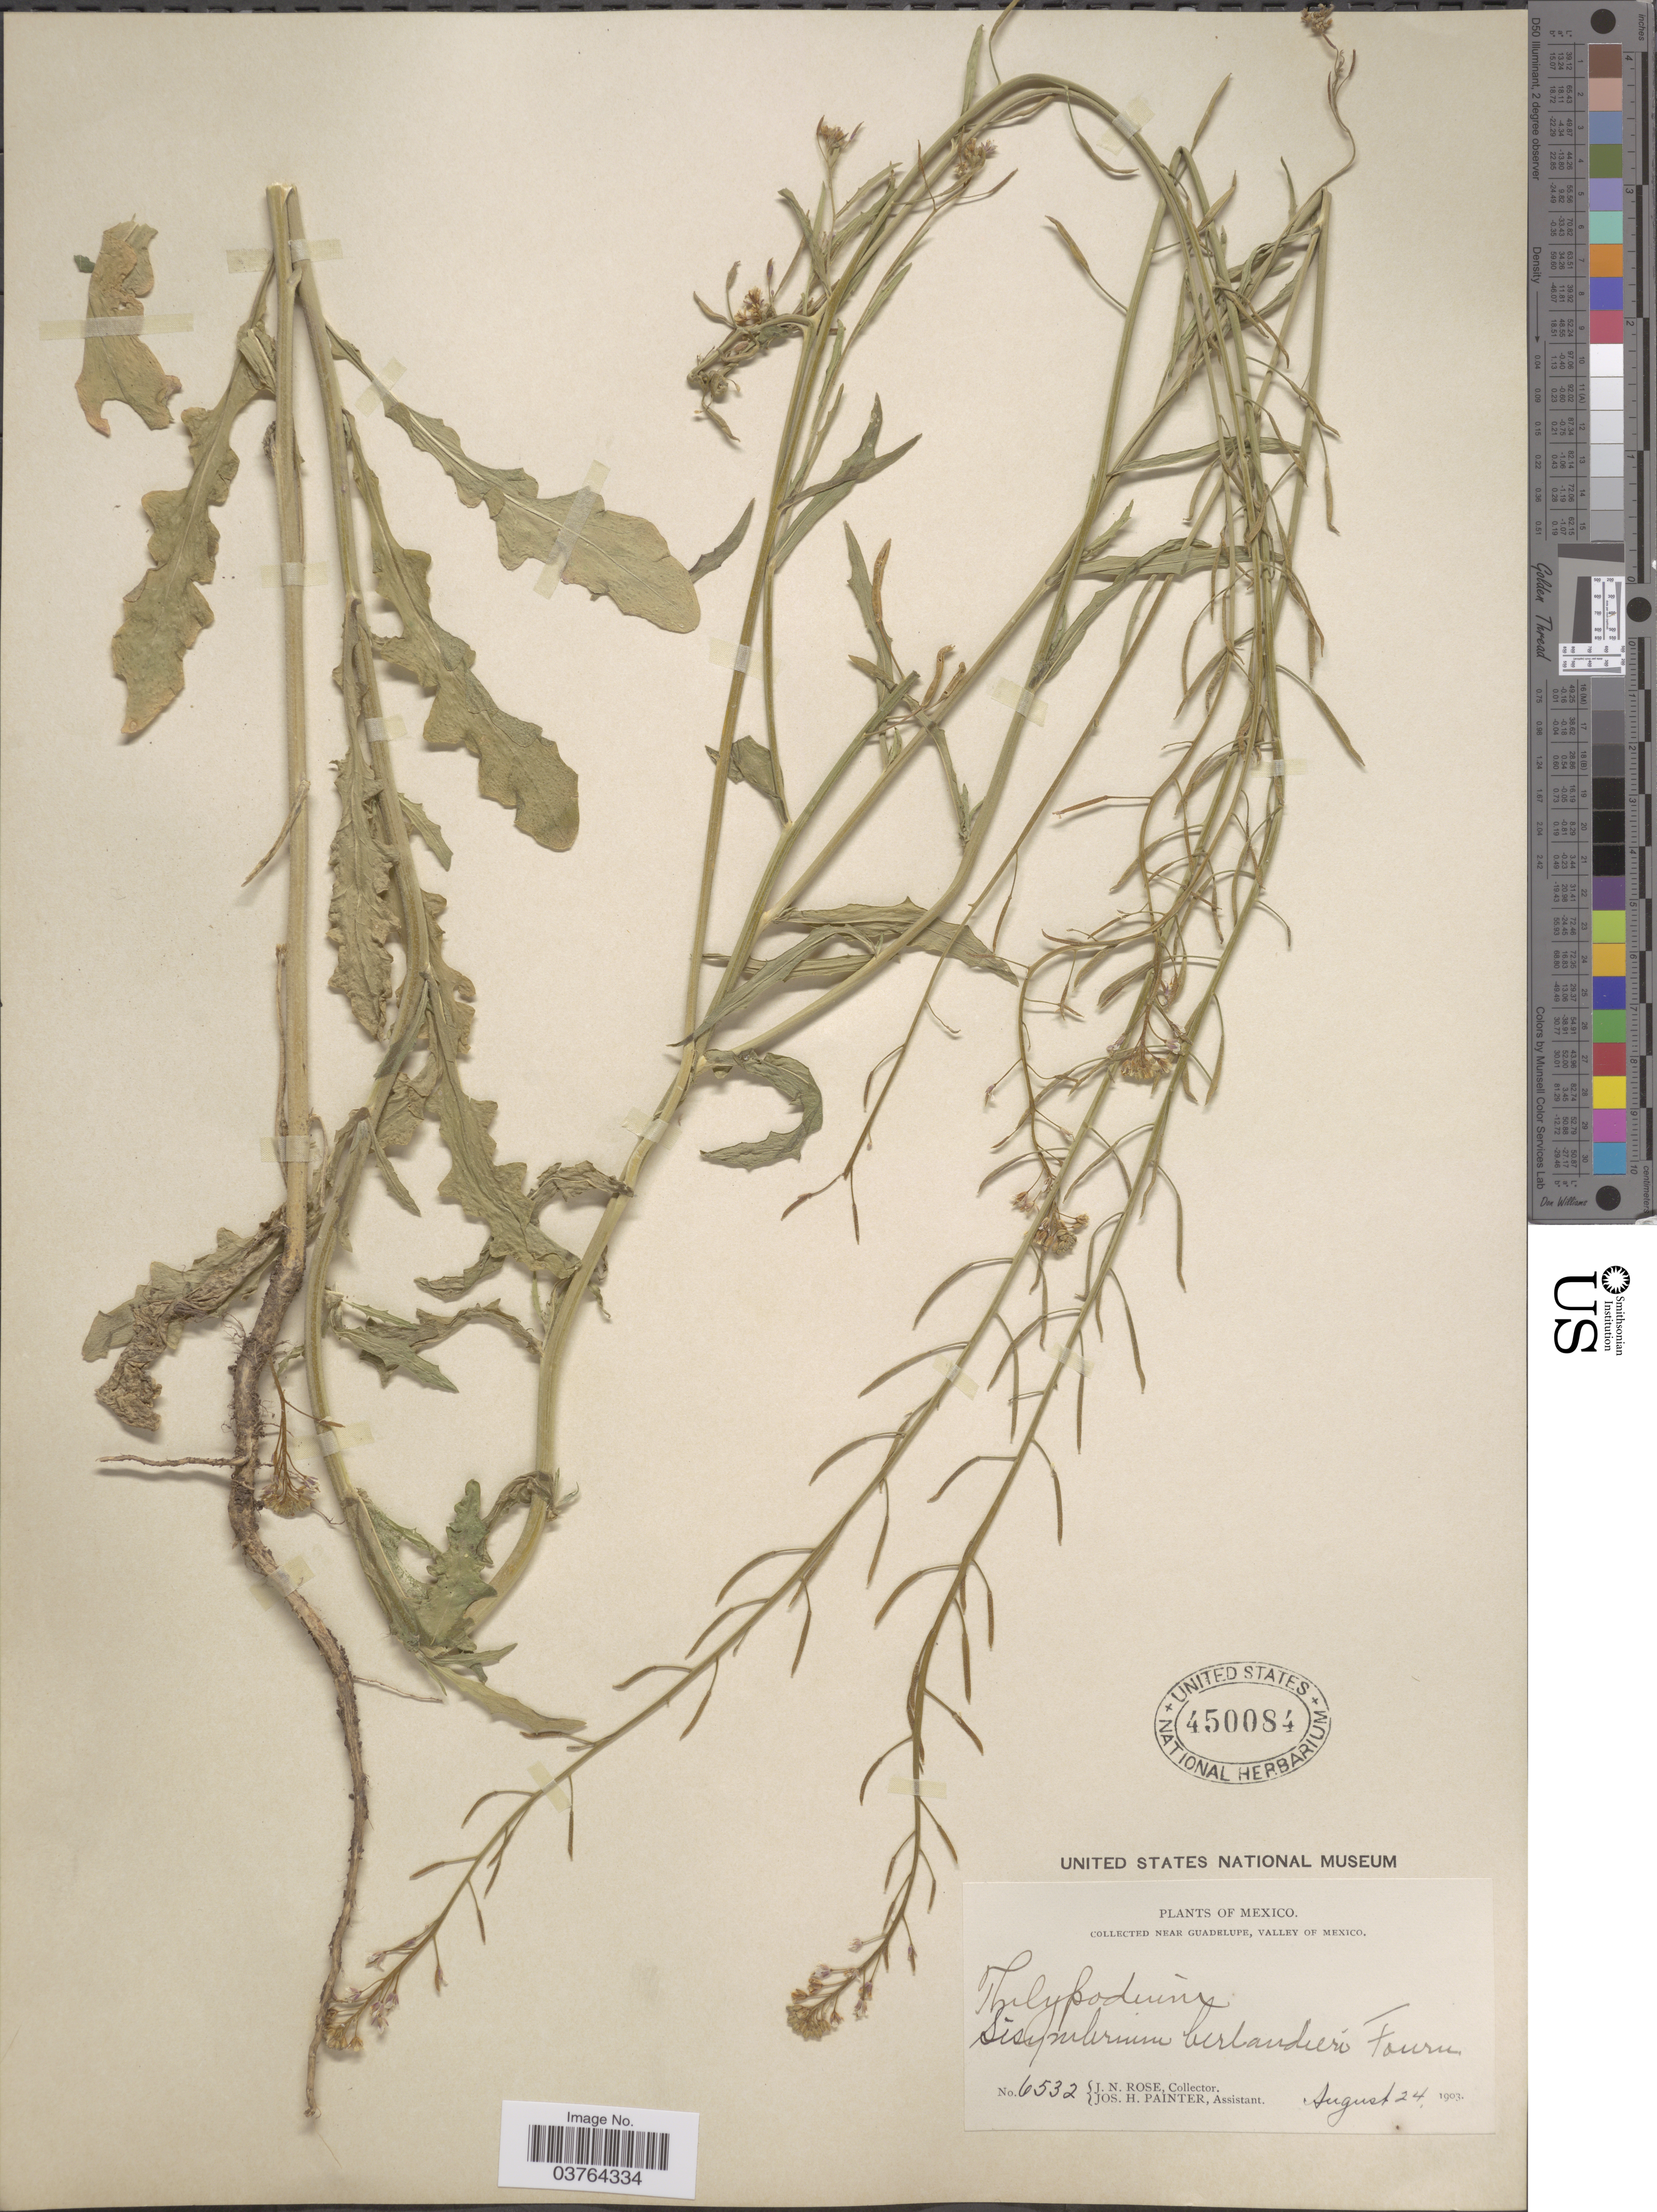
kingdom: Plantae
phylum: Tracheophyta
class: Magnoliopsida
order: Brassicales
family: Brassicaceae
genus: Halimolobos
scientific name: Halimolobos berlandieri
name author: O.E. Schulz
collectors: J. N. Rose & J. H. Painter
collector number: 6532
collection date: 1903-08-24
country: Mexico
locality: Near Guadelupe, Valley of Mexico.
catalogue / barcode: US 450084